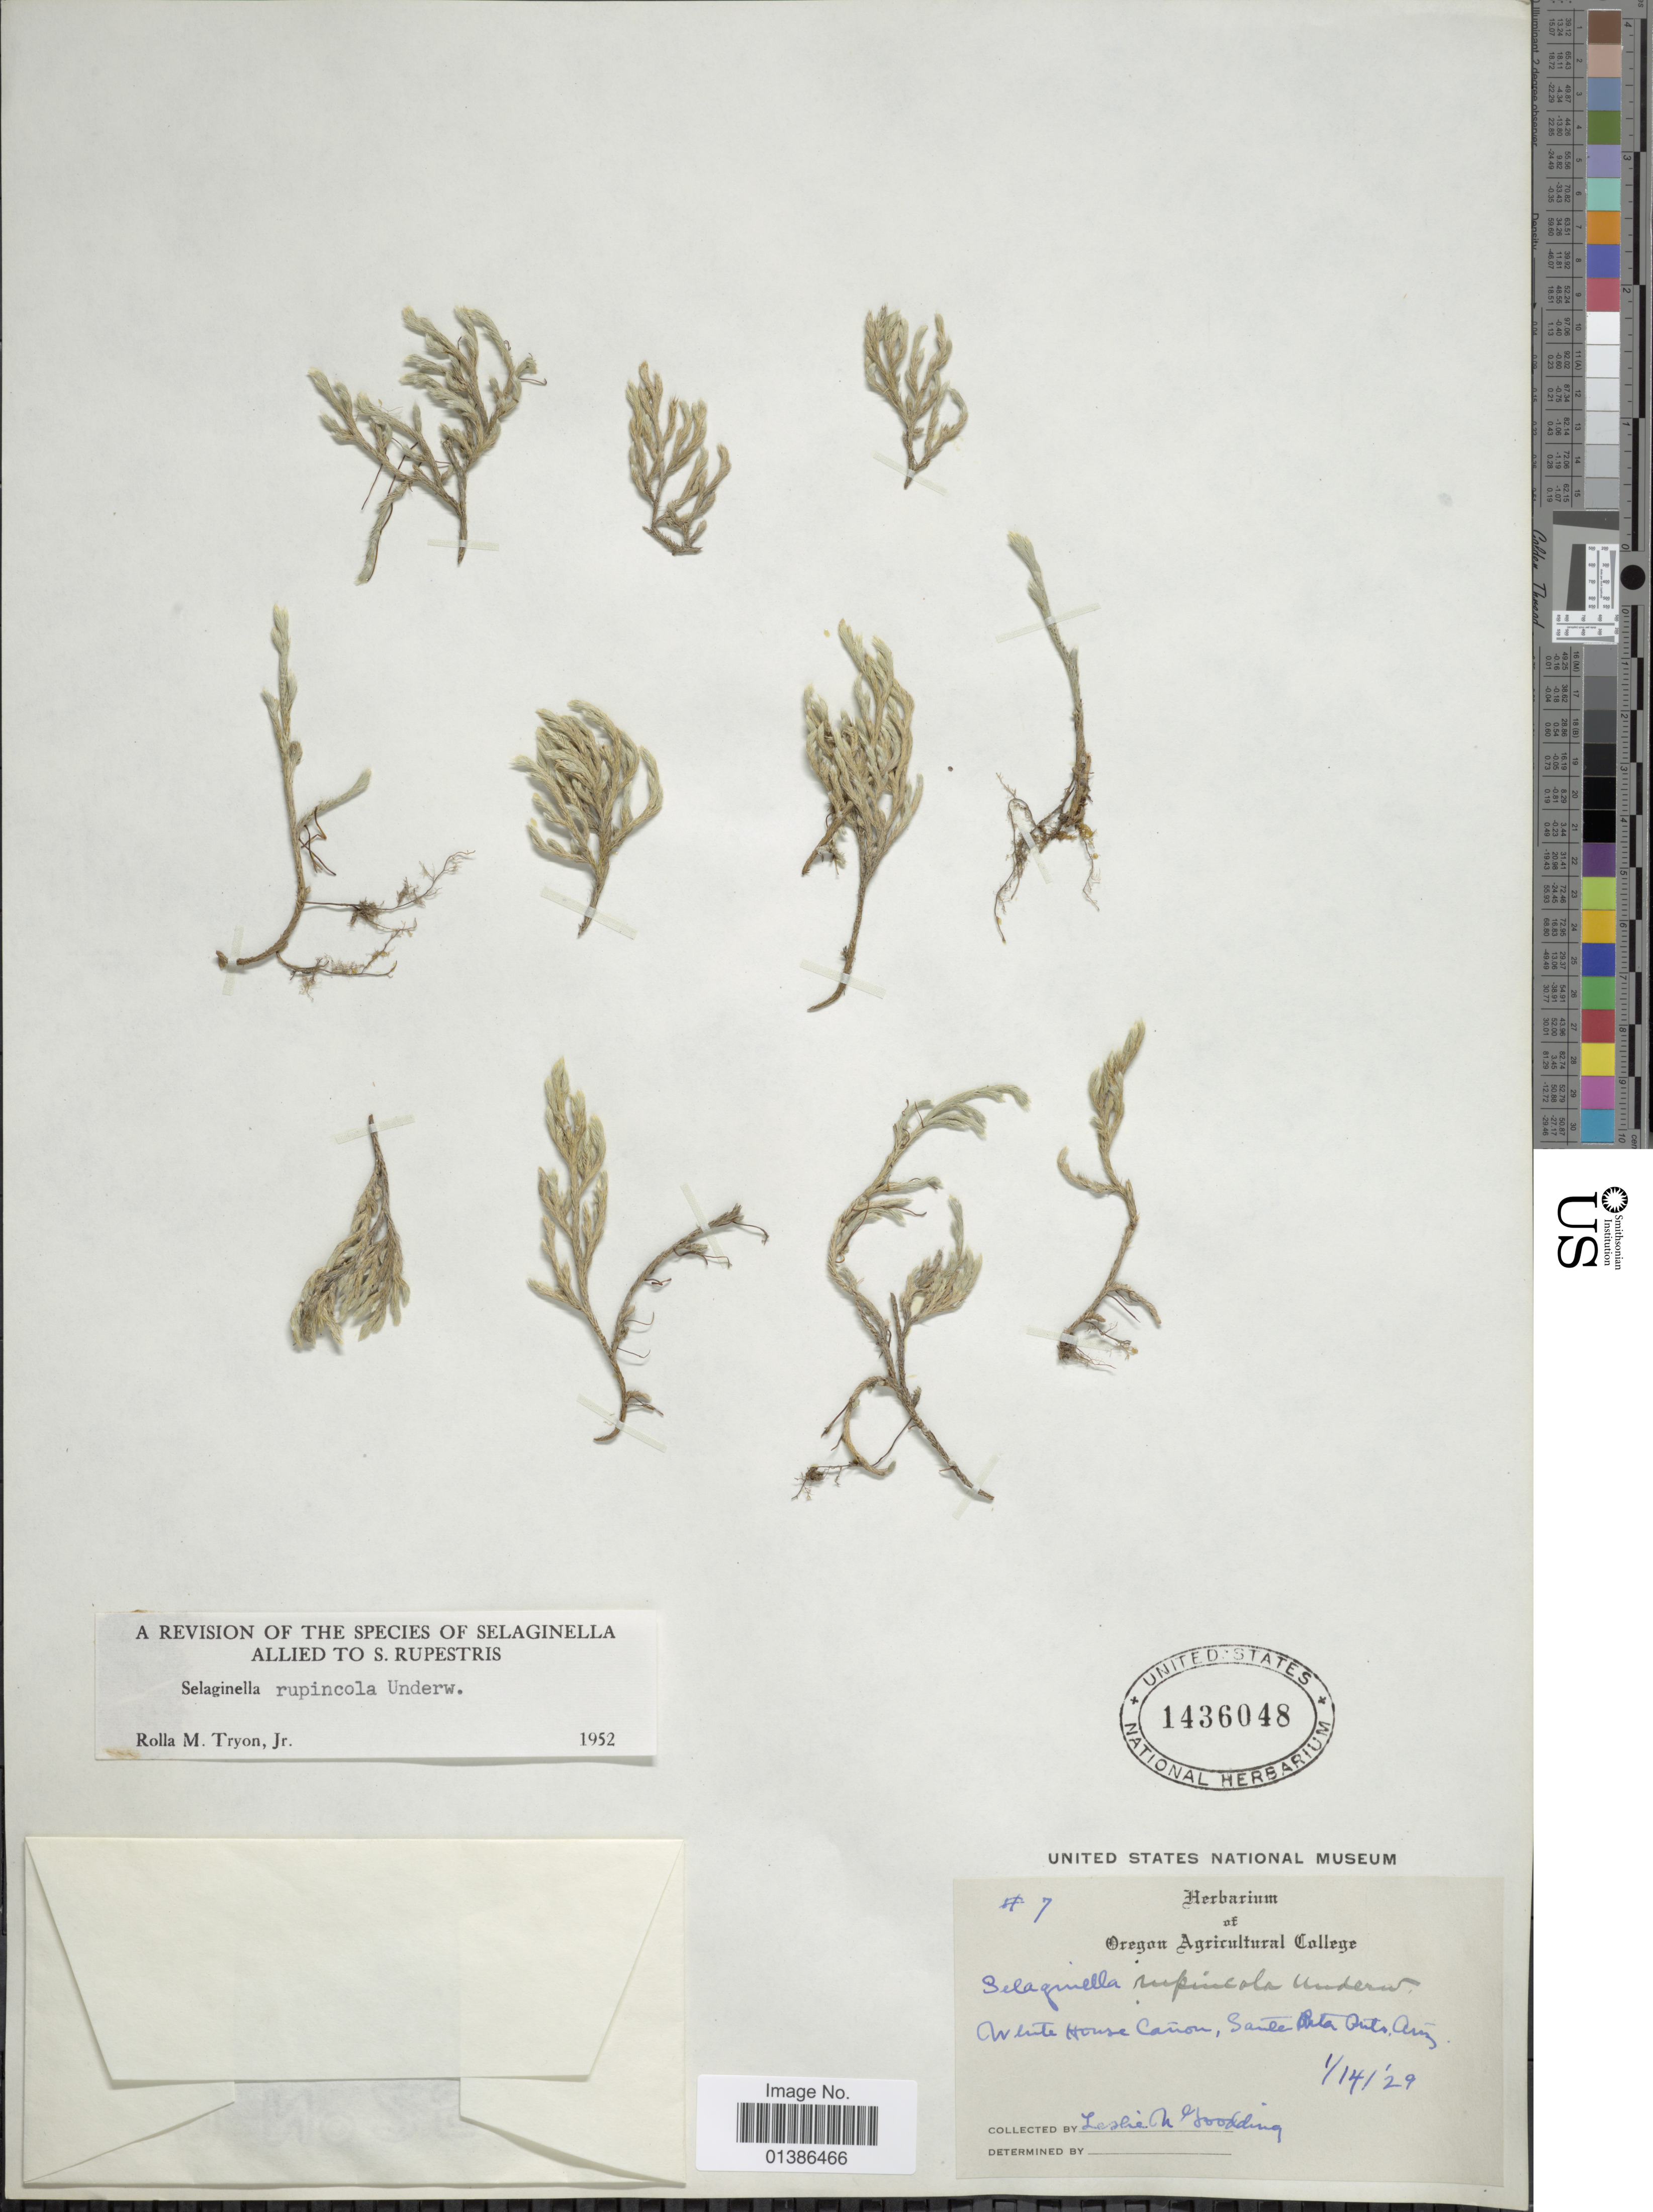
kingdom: Plantae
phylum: Tracheophyta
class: Lycopodiopsida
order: Selaginellales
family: Selaginellaceae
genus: Selaginella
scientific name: Selaginella rupincola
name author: Underw.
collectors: L. N. Goodding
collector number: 7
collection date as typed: Transcribed d/m/y: 14/1/29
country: United States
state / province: Arizona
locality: White House Cañon, Santa Rita Mts.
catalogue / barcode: US 1436048